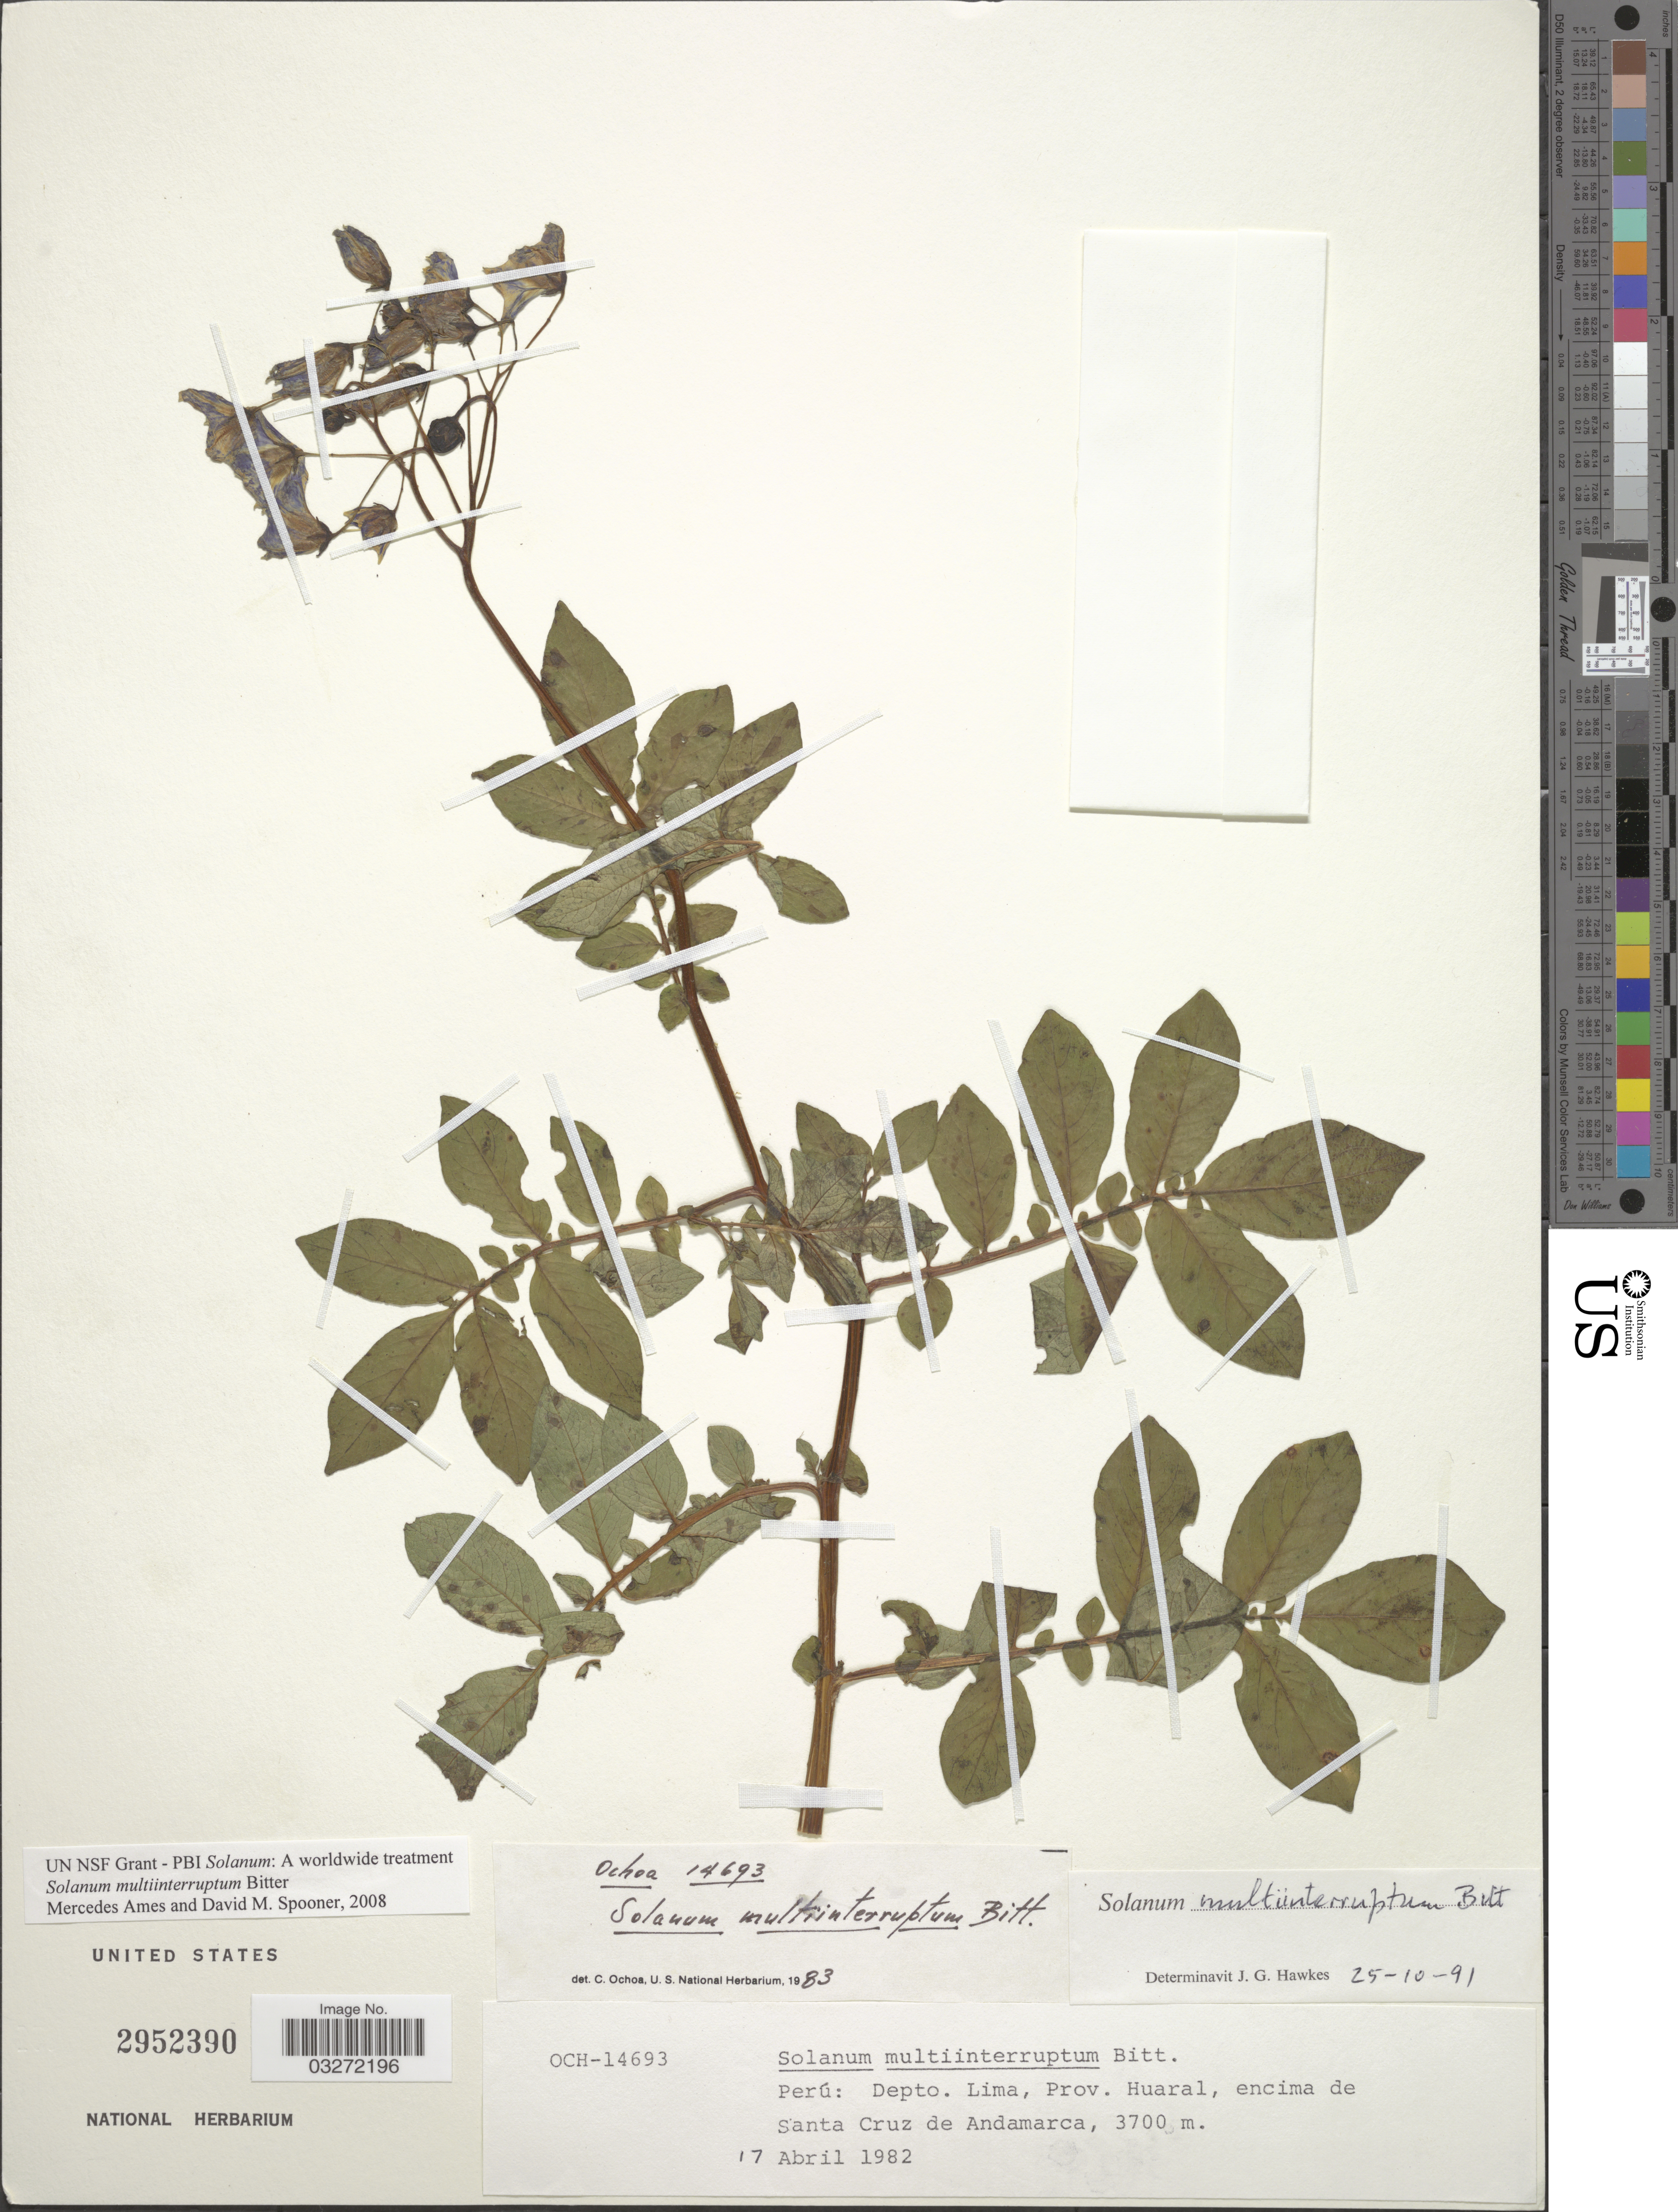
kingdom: Plantae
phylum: Tracheophyta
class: Magnoliopsida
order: Solanales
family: Solanaceae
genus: Solanum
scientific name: Solanum multiinterruptum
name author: Bitter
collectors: -. Ochoa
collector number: OCH-14693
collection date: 1982-04-17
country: Peru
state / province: Lima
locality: Depto. Lima, Prov. Huaral, encima de Santa Cruz de Andamarca.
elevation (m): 3700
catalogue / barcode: US 2952390